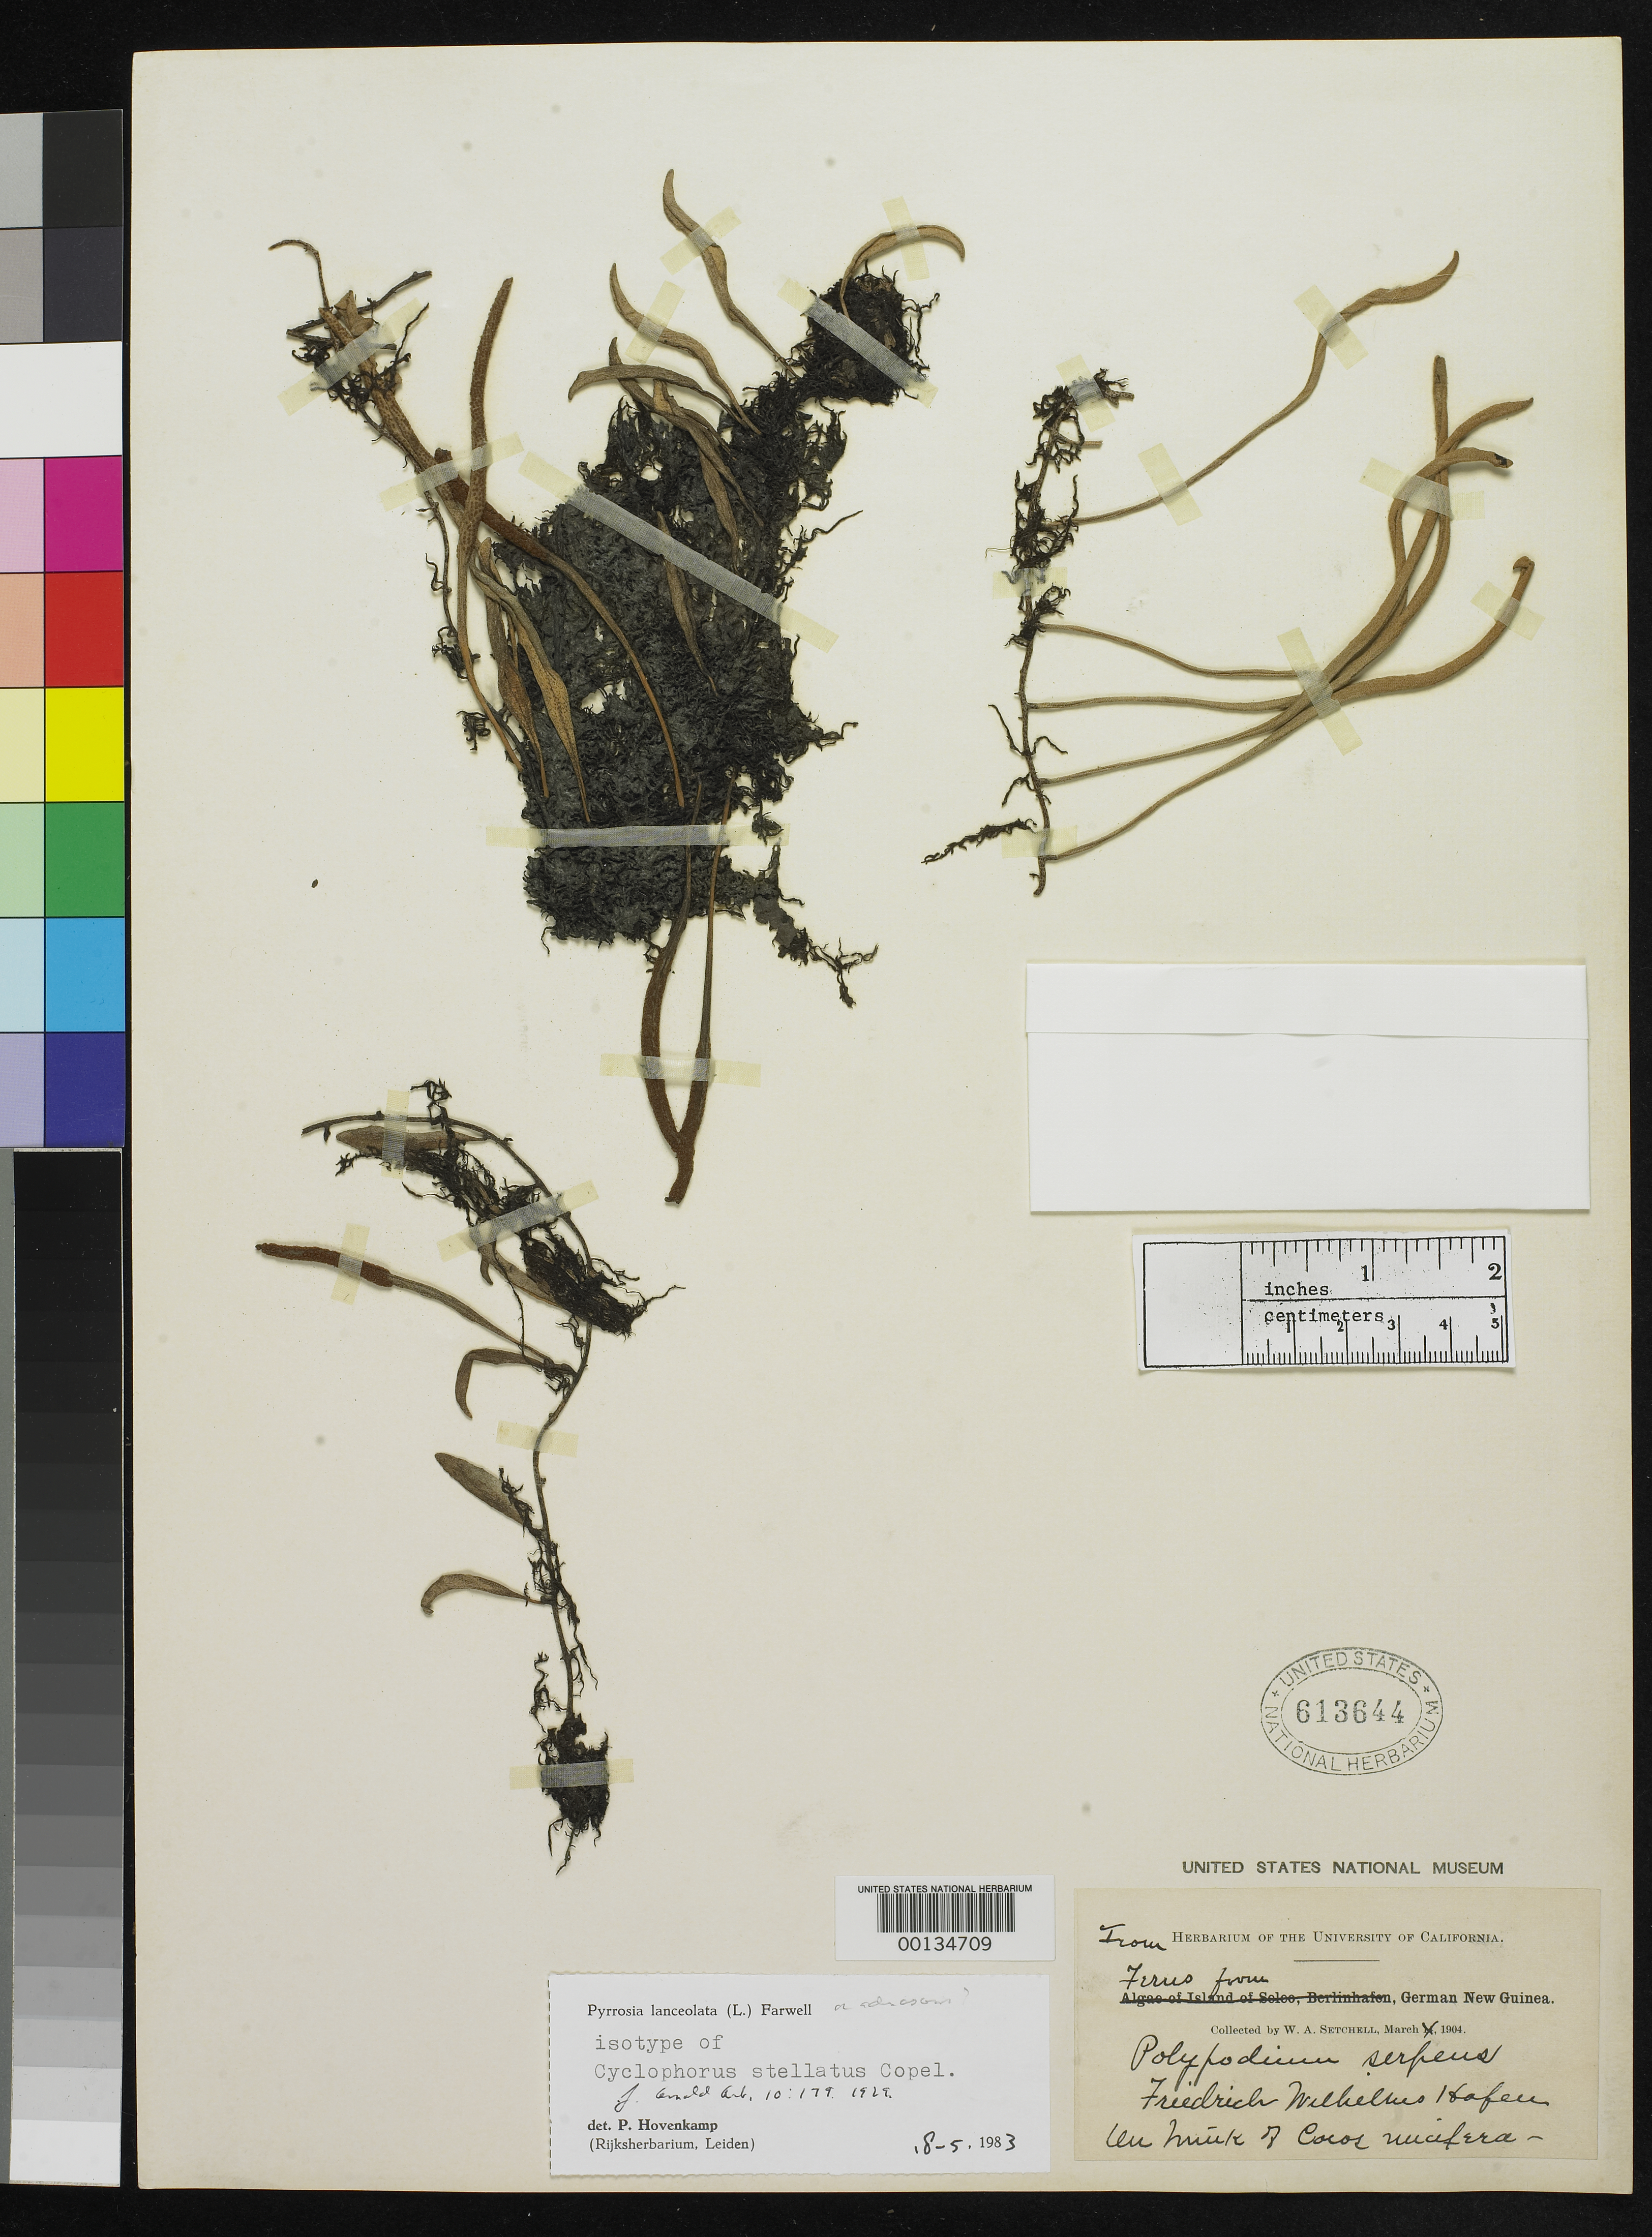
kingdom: Plantae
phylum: Tracheophyta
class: Polypodiopsida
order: Polypodiales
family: Polypodiaceae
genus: Cyclophorus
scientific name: Cyclophorus stellatus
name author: Copel.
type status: Isotype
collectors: W. Setchell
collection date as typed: Mar 1904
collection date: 1904-03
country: Papua New Guinea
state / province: Madang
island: New Guinea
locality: Friedrich Wilhelms Hafen. (= Madang)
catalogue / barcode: US 613644